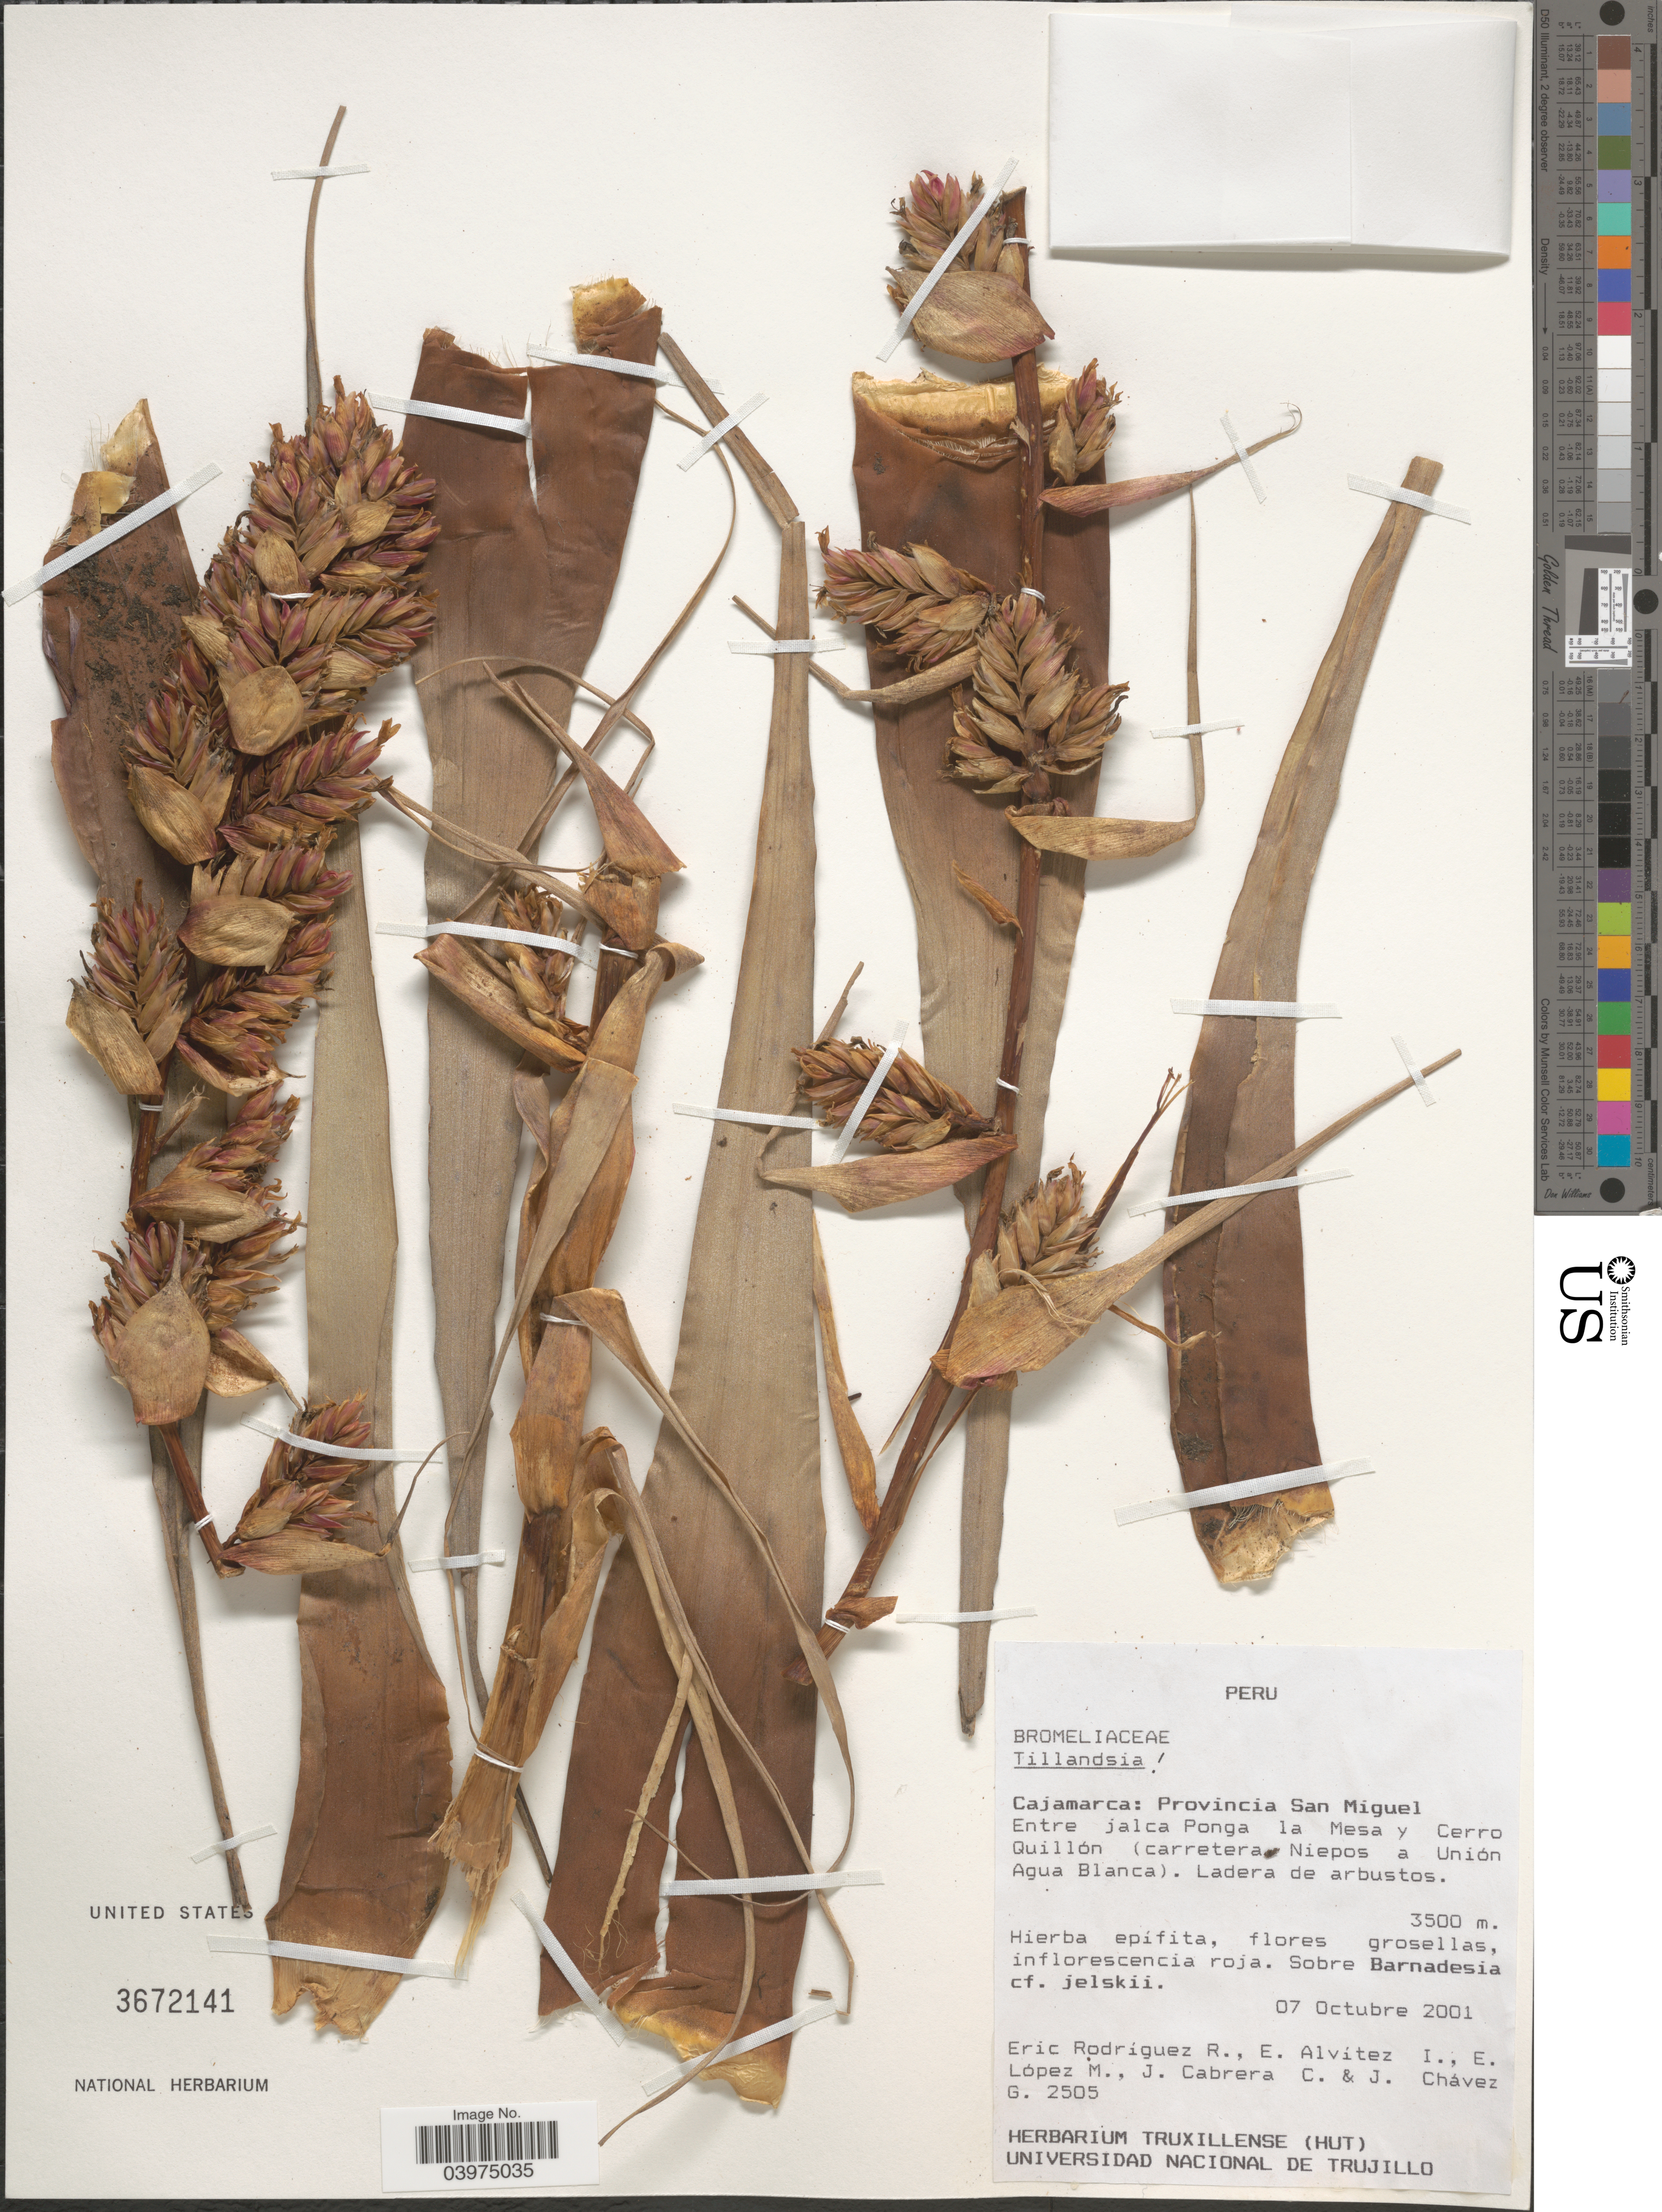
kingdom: Plantae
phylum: Tracheophyta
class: Liliopsida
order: Poales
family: Bromeliaceae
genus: Tillandsia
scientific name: Tillandsia sp.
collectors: E. Rodríguez R., E. Alvitez I., E. López M., J. Cabrera C. & J. Chávez G.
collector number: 2505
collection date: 2001-10-07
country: Peru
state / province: Cajamarca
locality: Provincia San Miguel Entre jalca Ponga la Mesa y Cerro Quillón (carretera Niepos a Unión Agua Blanca).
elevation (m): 3500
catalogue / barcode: US 3672141